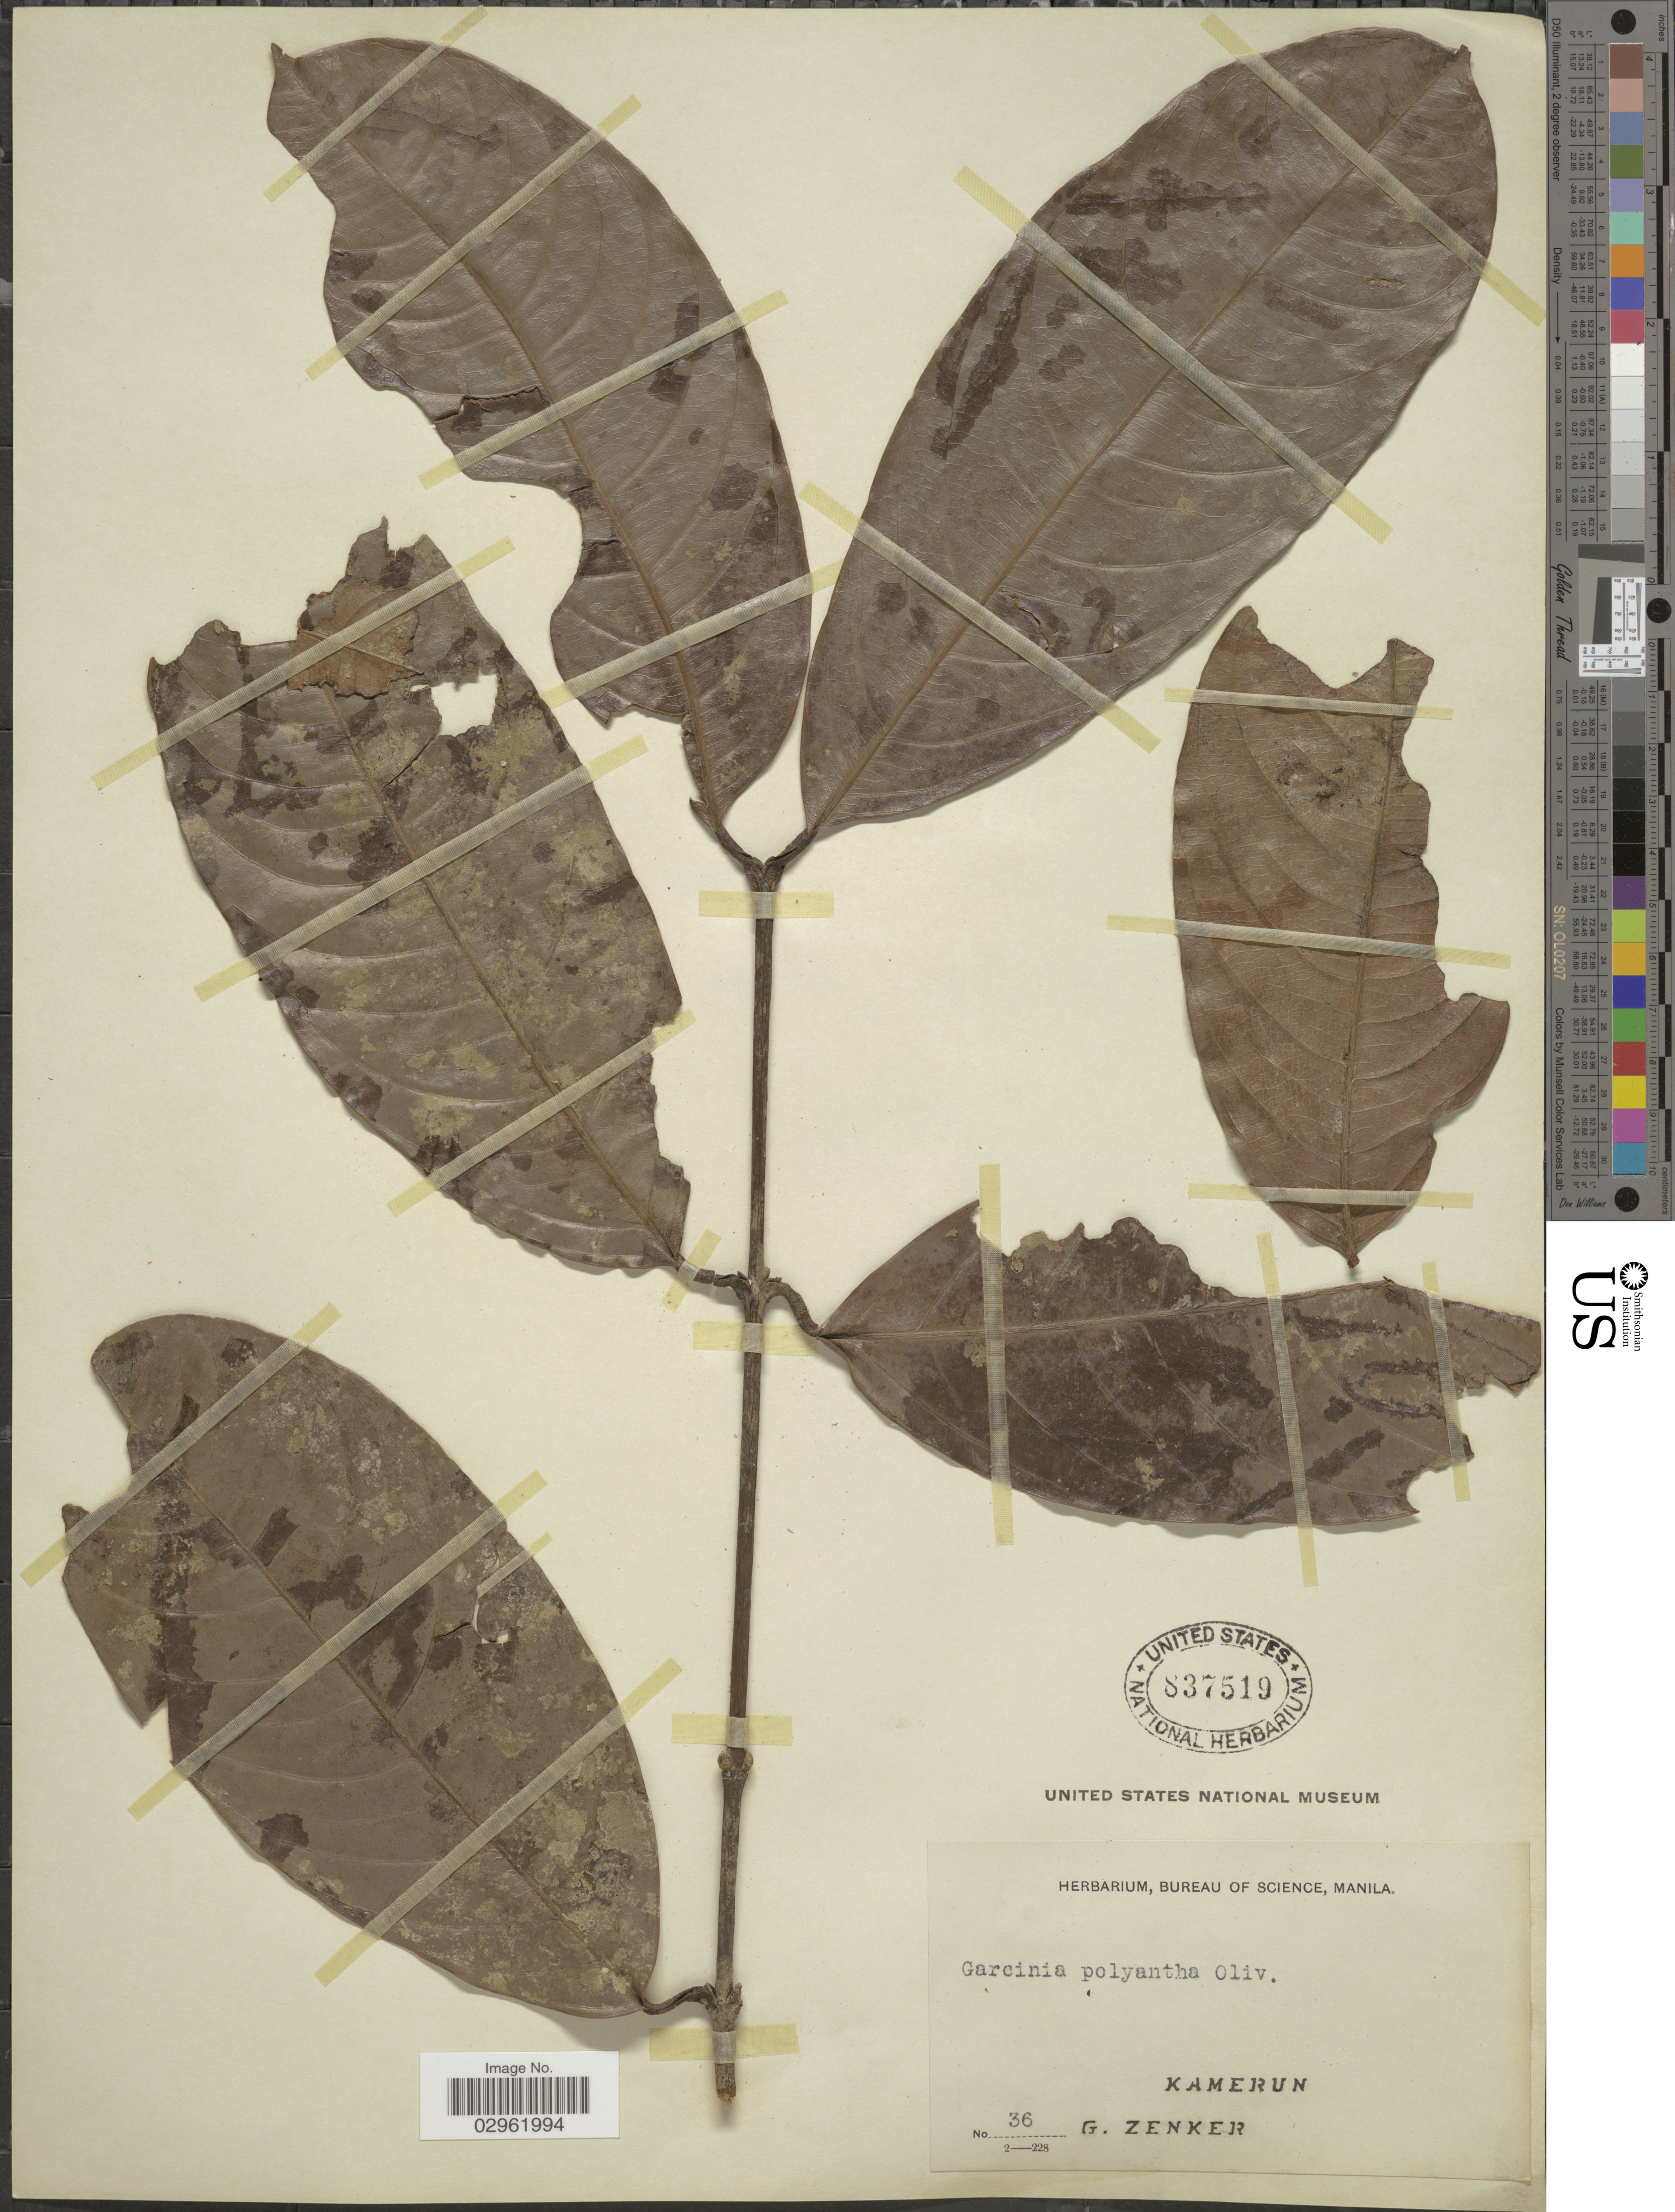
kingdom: Plantae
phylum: Tracheophyta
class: Magnoliopsida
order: Malpighiales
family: Clusiaceae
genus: Garcinia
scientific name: Garcinia polyantha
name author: Oliv.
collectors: G. A. Zenker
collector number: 36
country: Cameroon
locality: Kamerun.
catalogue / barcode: US 837519